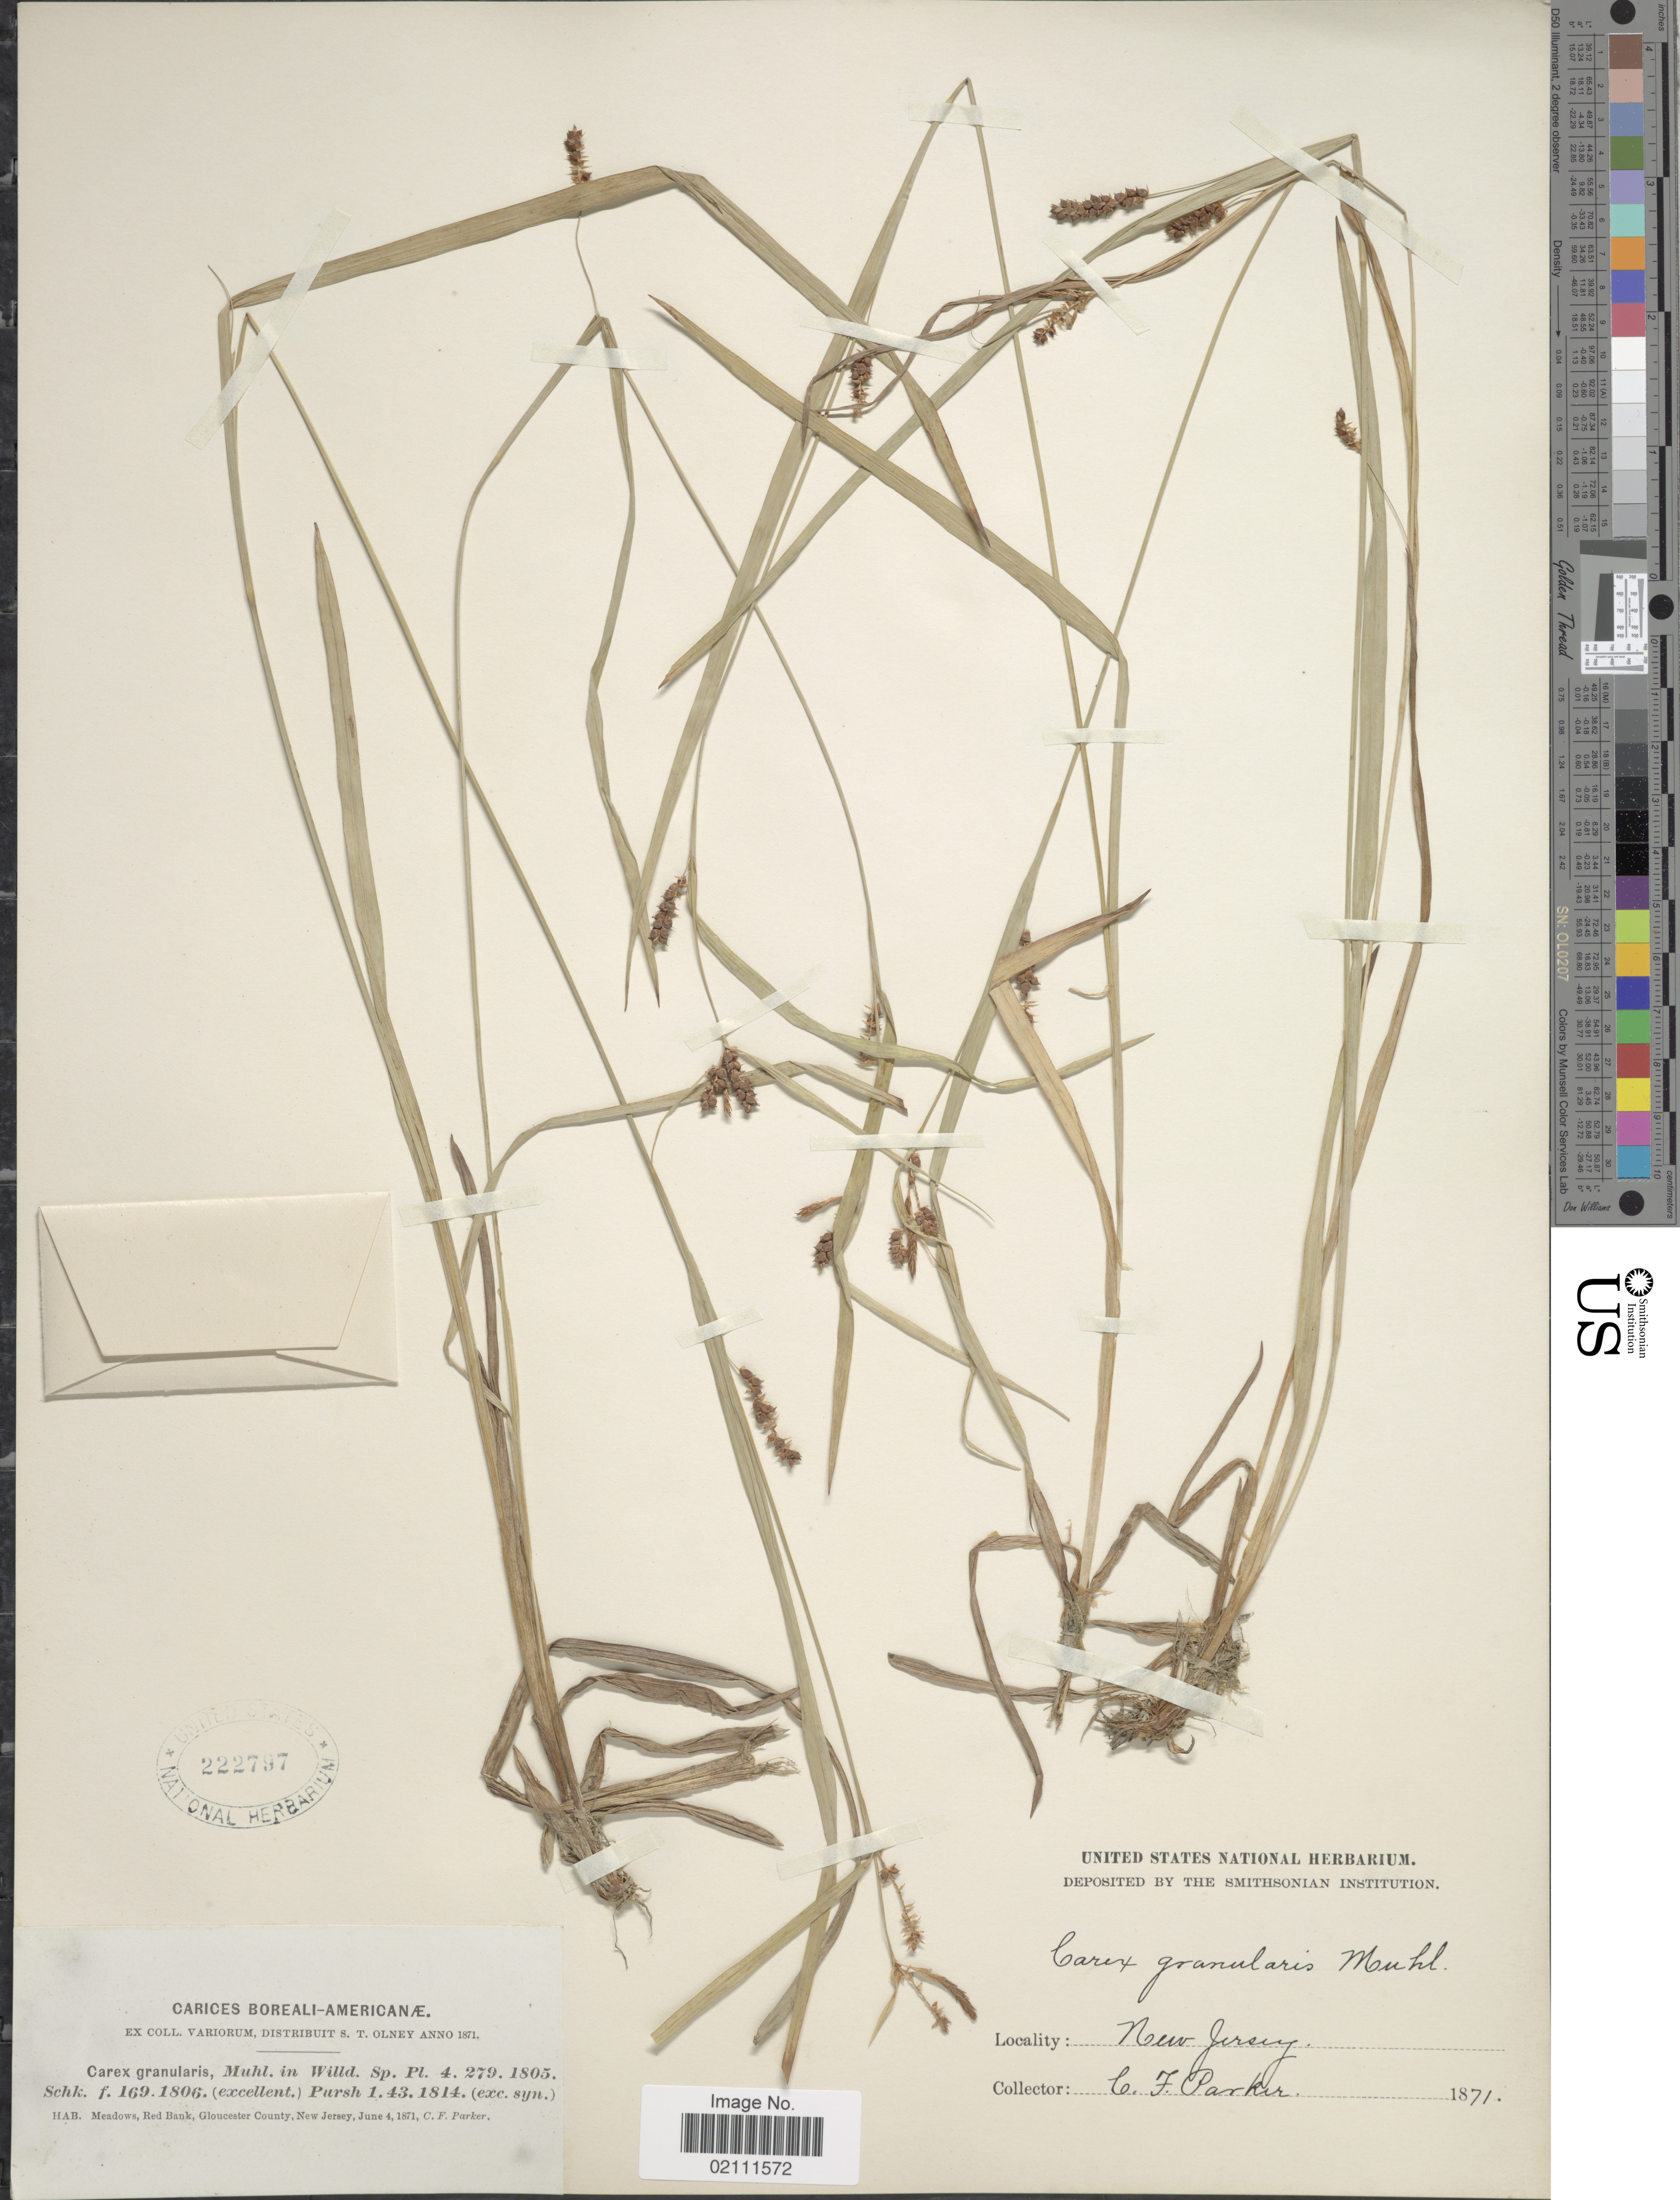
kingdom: Plantae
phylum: Tracheophyta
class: Liliopsida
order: Poales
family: Cyperaceae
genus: Carex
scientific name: Carex granularis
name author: Muhl. ex Willd.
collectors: C. F. Parker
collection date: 1871-06-04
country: United States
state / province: New Jersey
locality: Meadows, Red Bank, Gloucester County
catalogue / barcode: US 222797